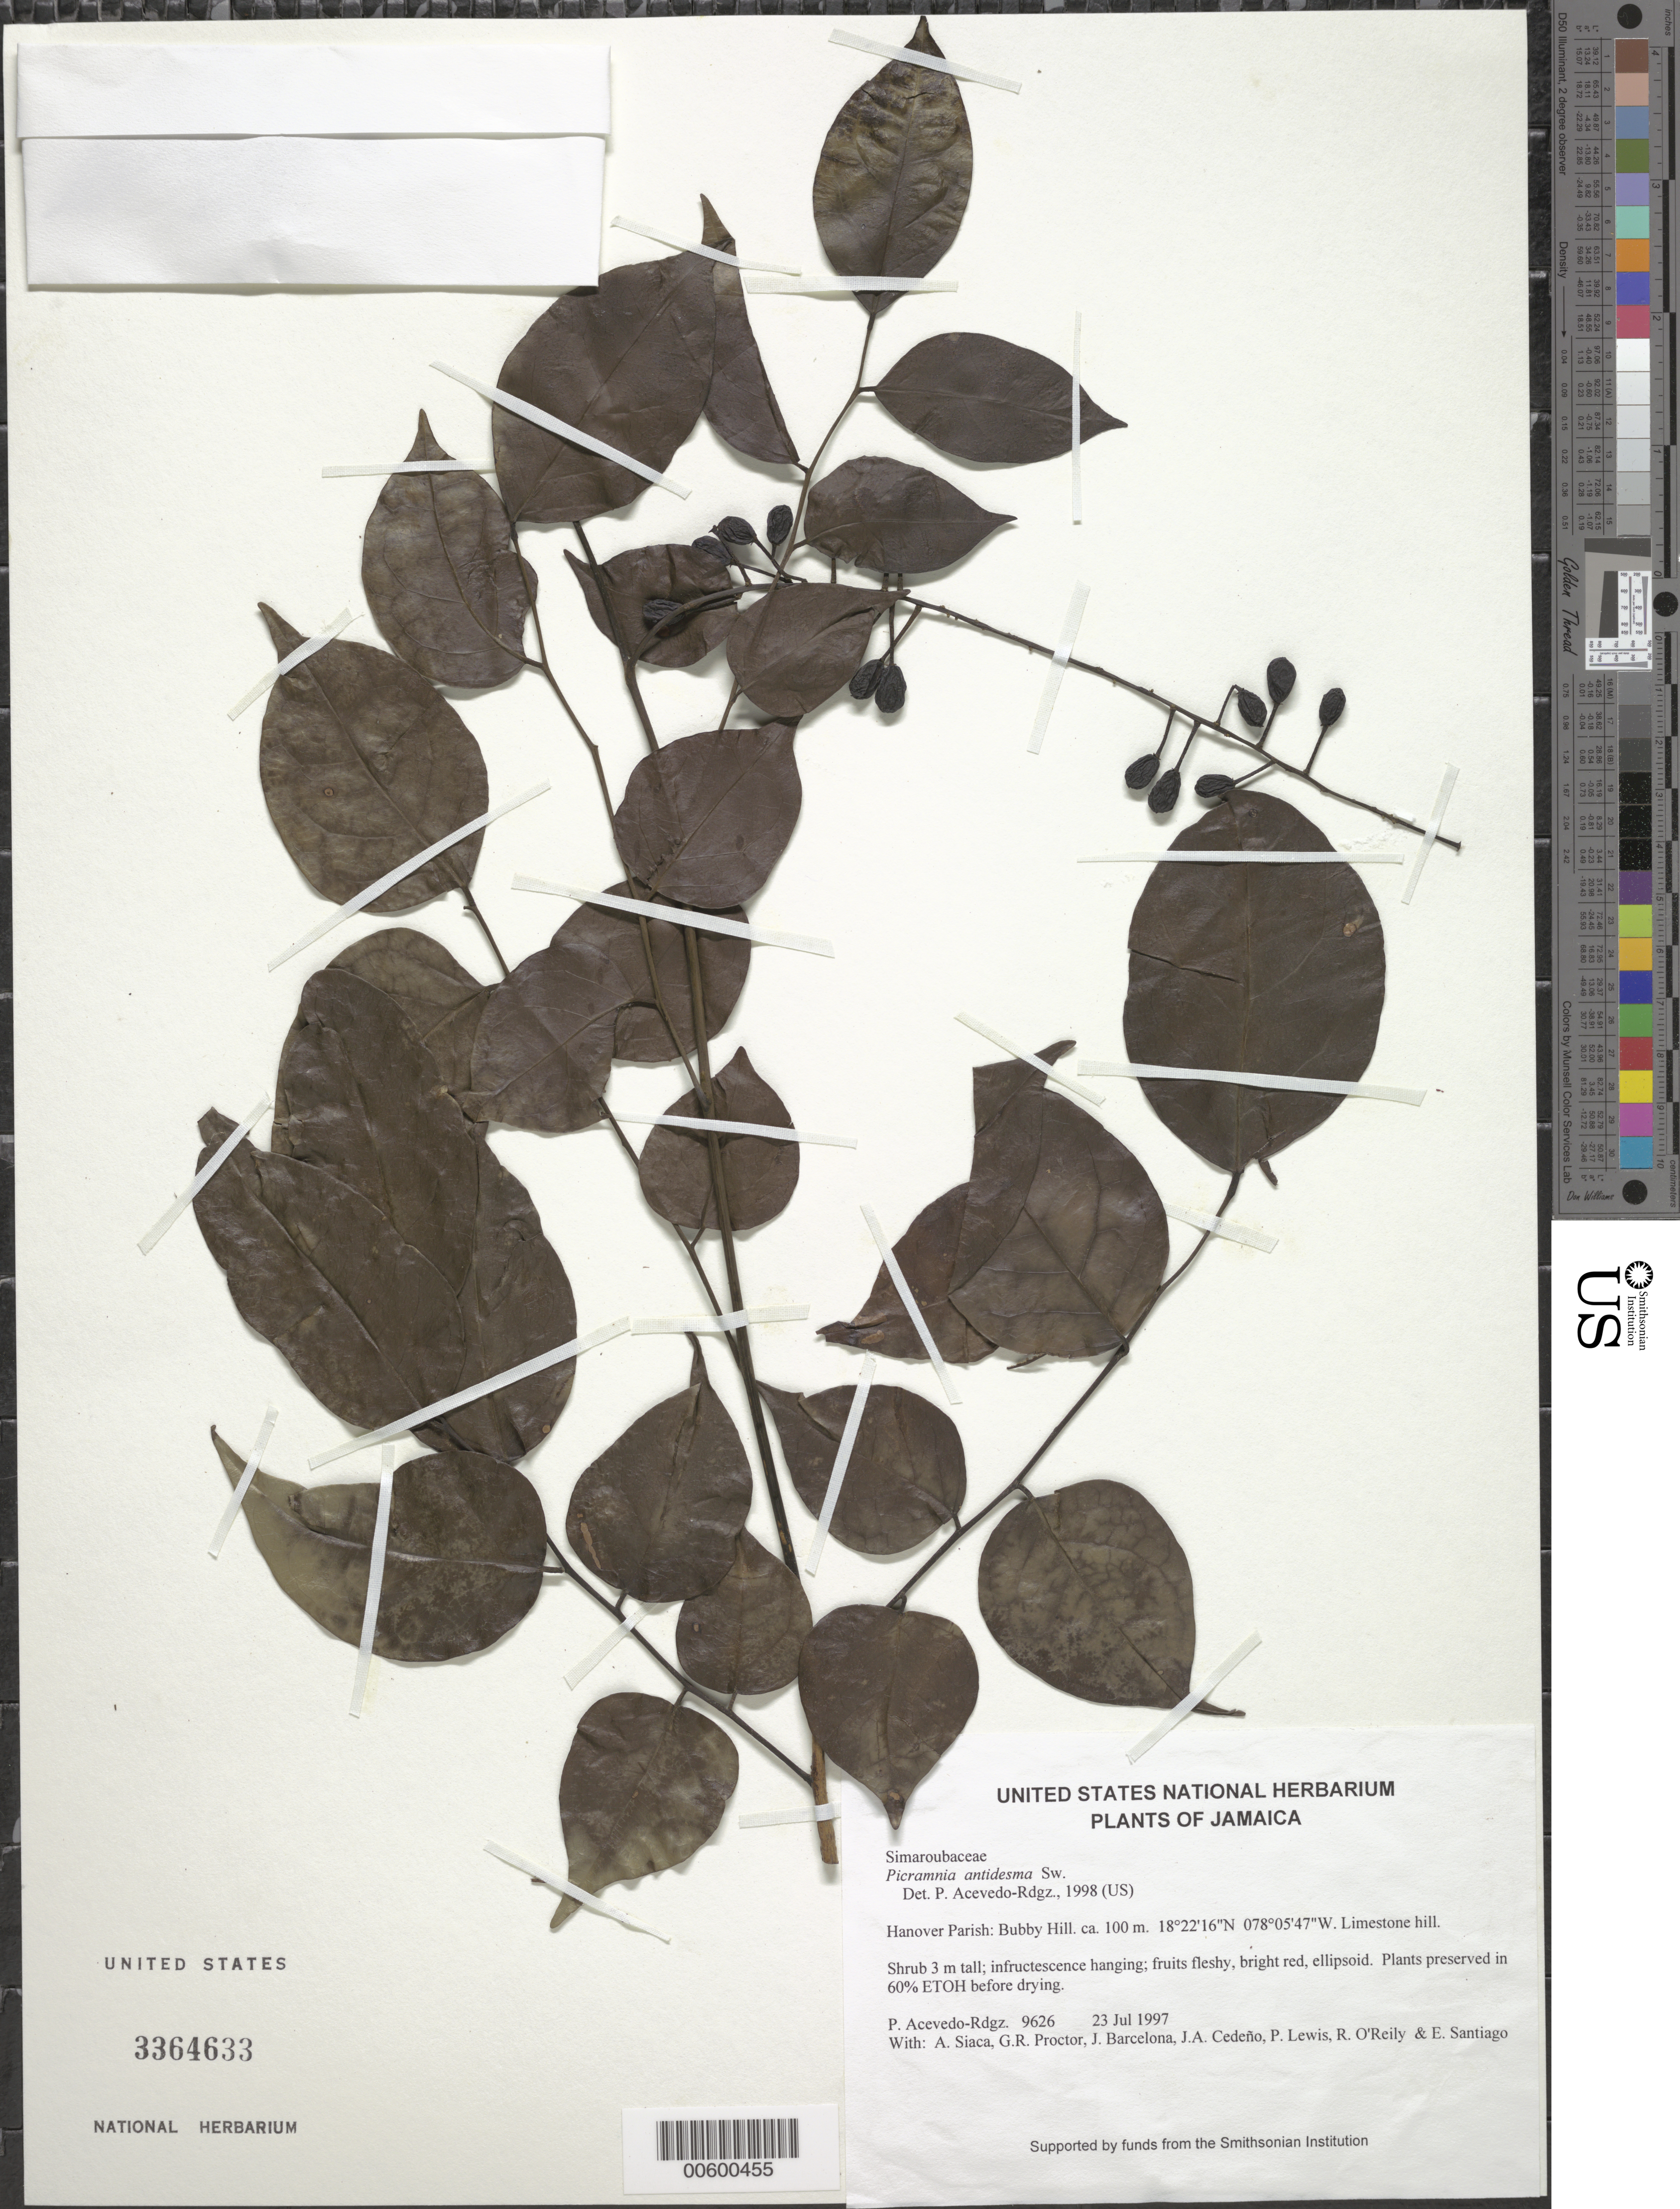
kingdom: Plantae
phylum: Tracheophyta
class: Magnoliopsida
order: Picramniales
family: Picramniaceae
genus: Picramnia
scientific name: Picramnia antidesma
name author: Sw.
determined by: Acevedo-Rodríguez, P., (BOT), Smithsonian Institution - National Museum of Natural History (UNITED STATES)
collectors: P. Acevedo-Rodr., A. Siaca, G. R. Proctor, J. Barcelona, J. A. Cedeño M., P. Lewis & R. O'Reilly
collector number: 9626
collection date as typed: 23 Jul 1997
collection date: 1997-07-23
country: Jamaica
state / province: Hanover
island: Jamaica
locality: Hanover Parish: Bubby Hill.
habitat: Limestone hill.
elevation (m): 100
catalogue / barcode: US 3364633